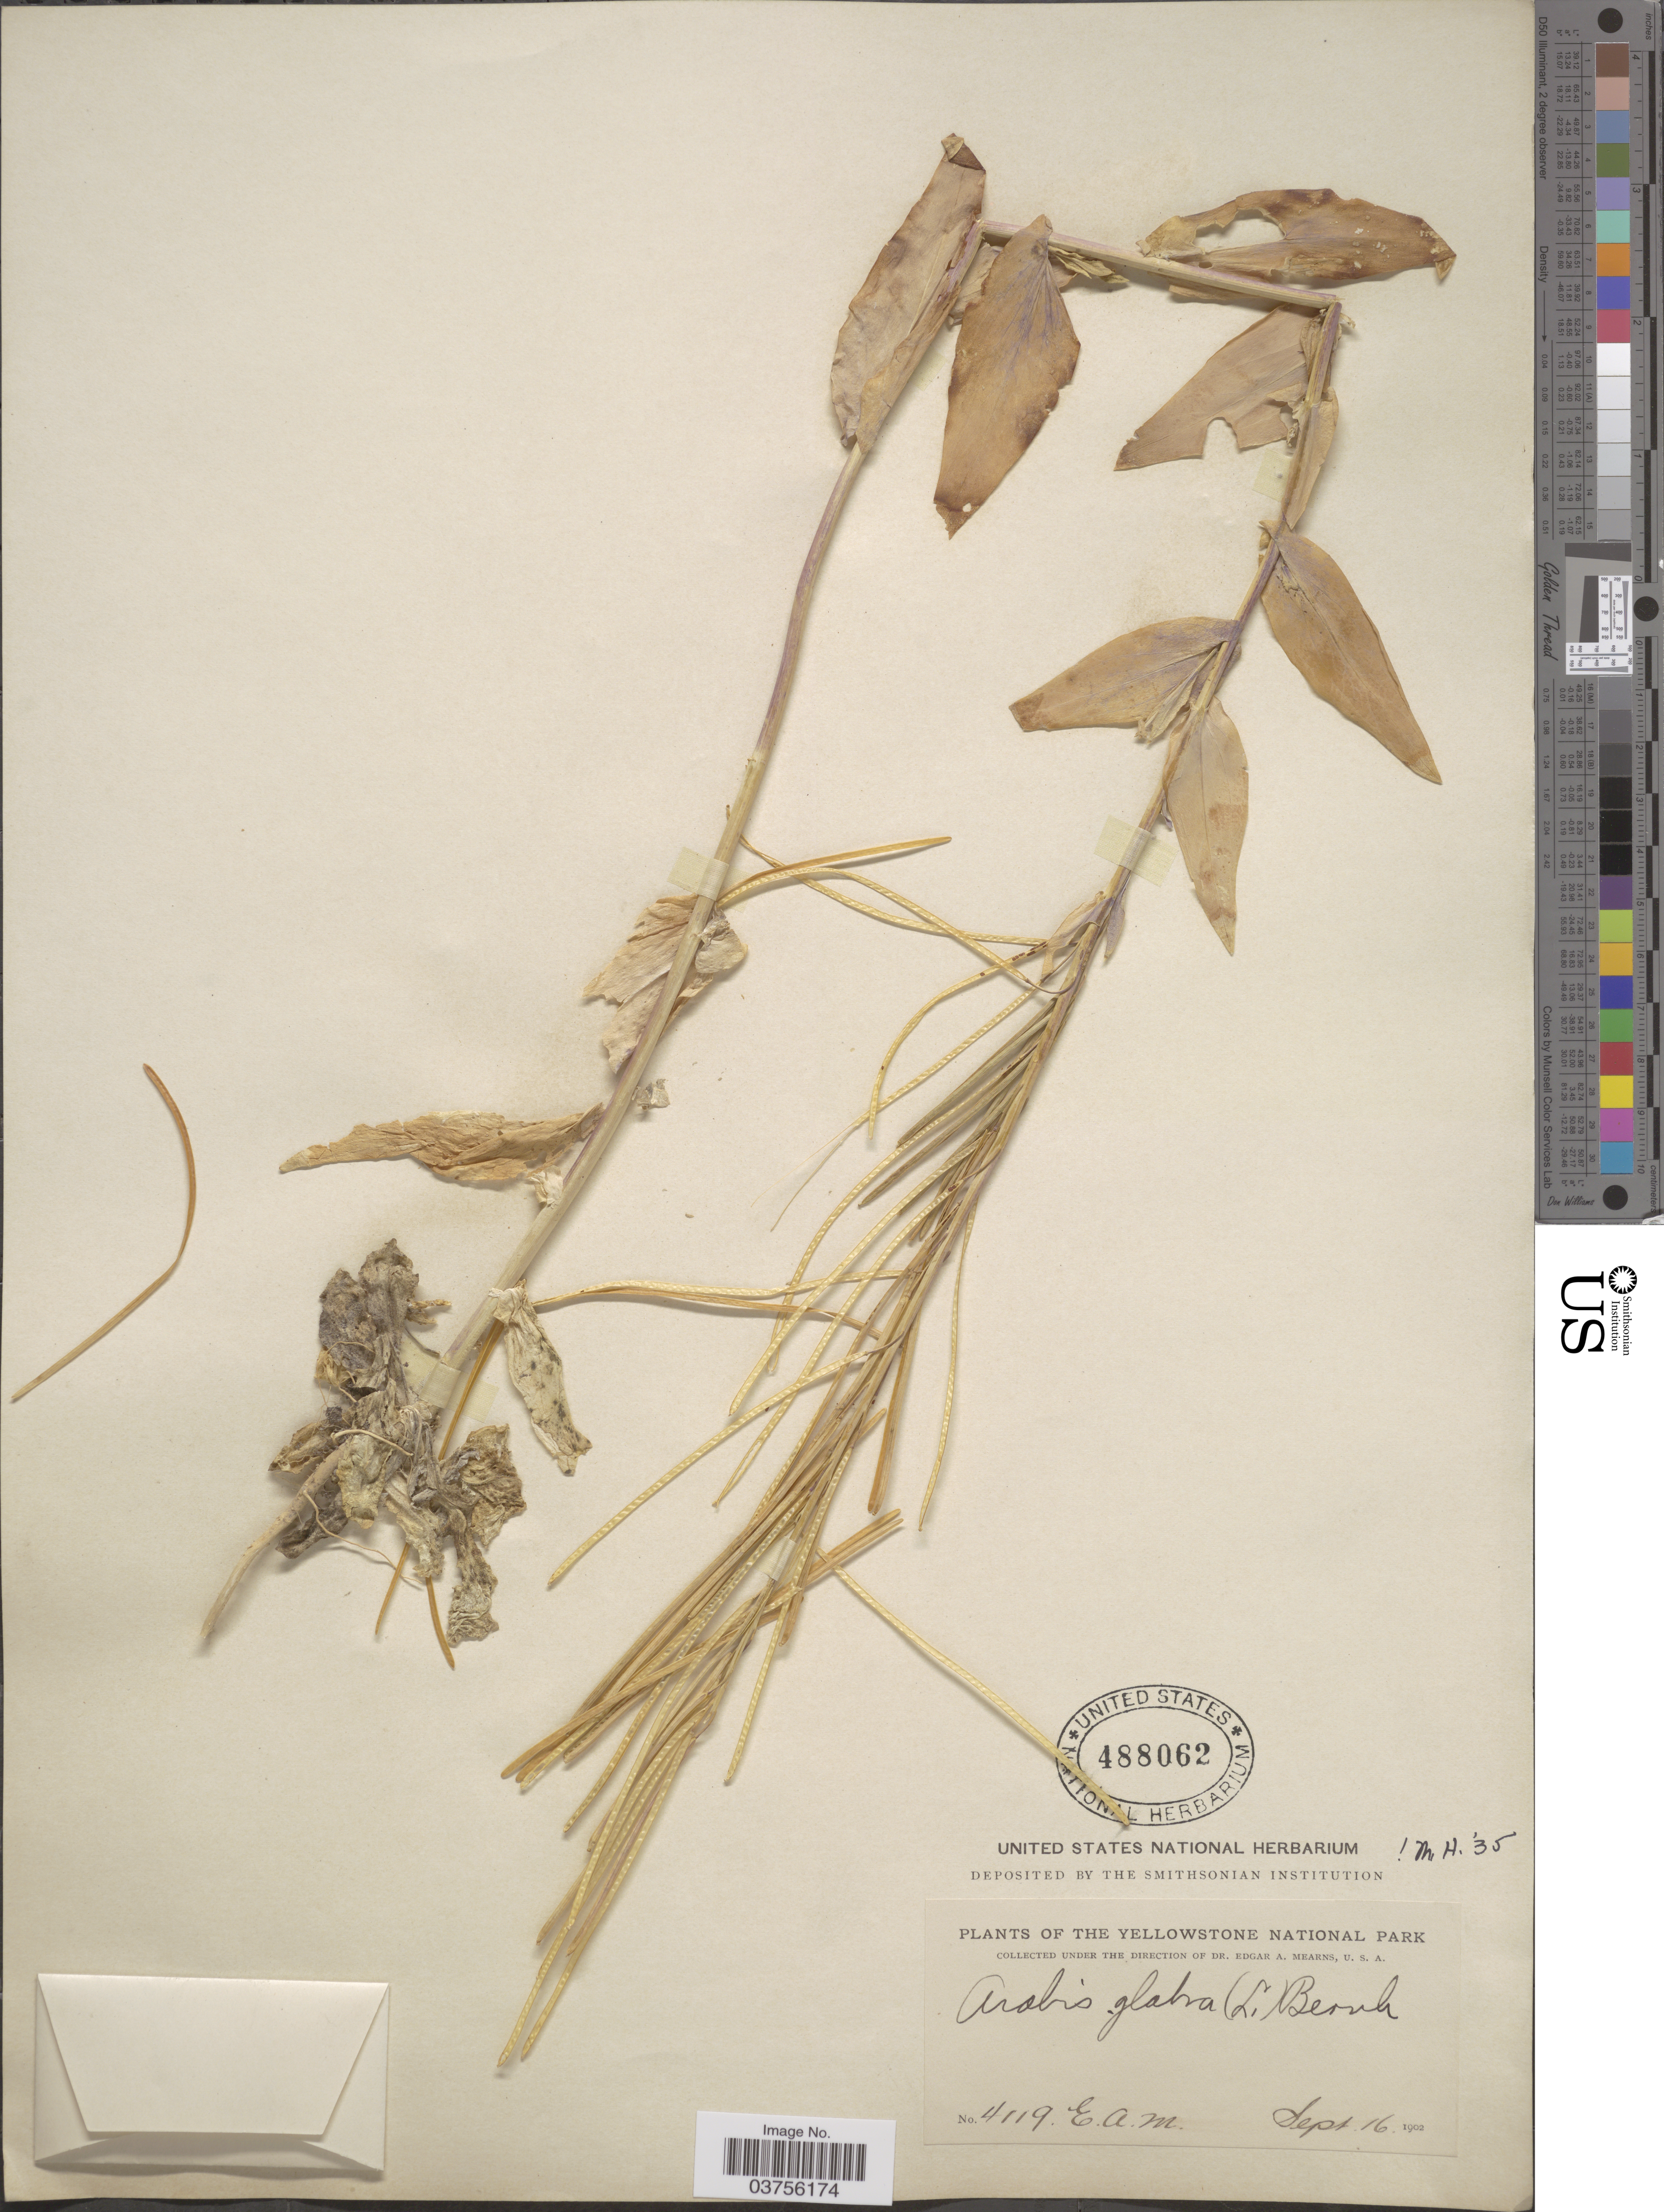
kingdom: Plantae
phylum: Tracheophyta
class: Magnoliopsida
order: Brassicales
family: Brassicaceae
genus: Turritis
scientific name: Turritis glabra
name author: L.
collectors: E. A. Mearns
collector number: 4119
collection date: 1902-09-16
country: United States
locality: The Yellowstone National Park.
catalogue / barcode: US 488062